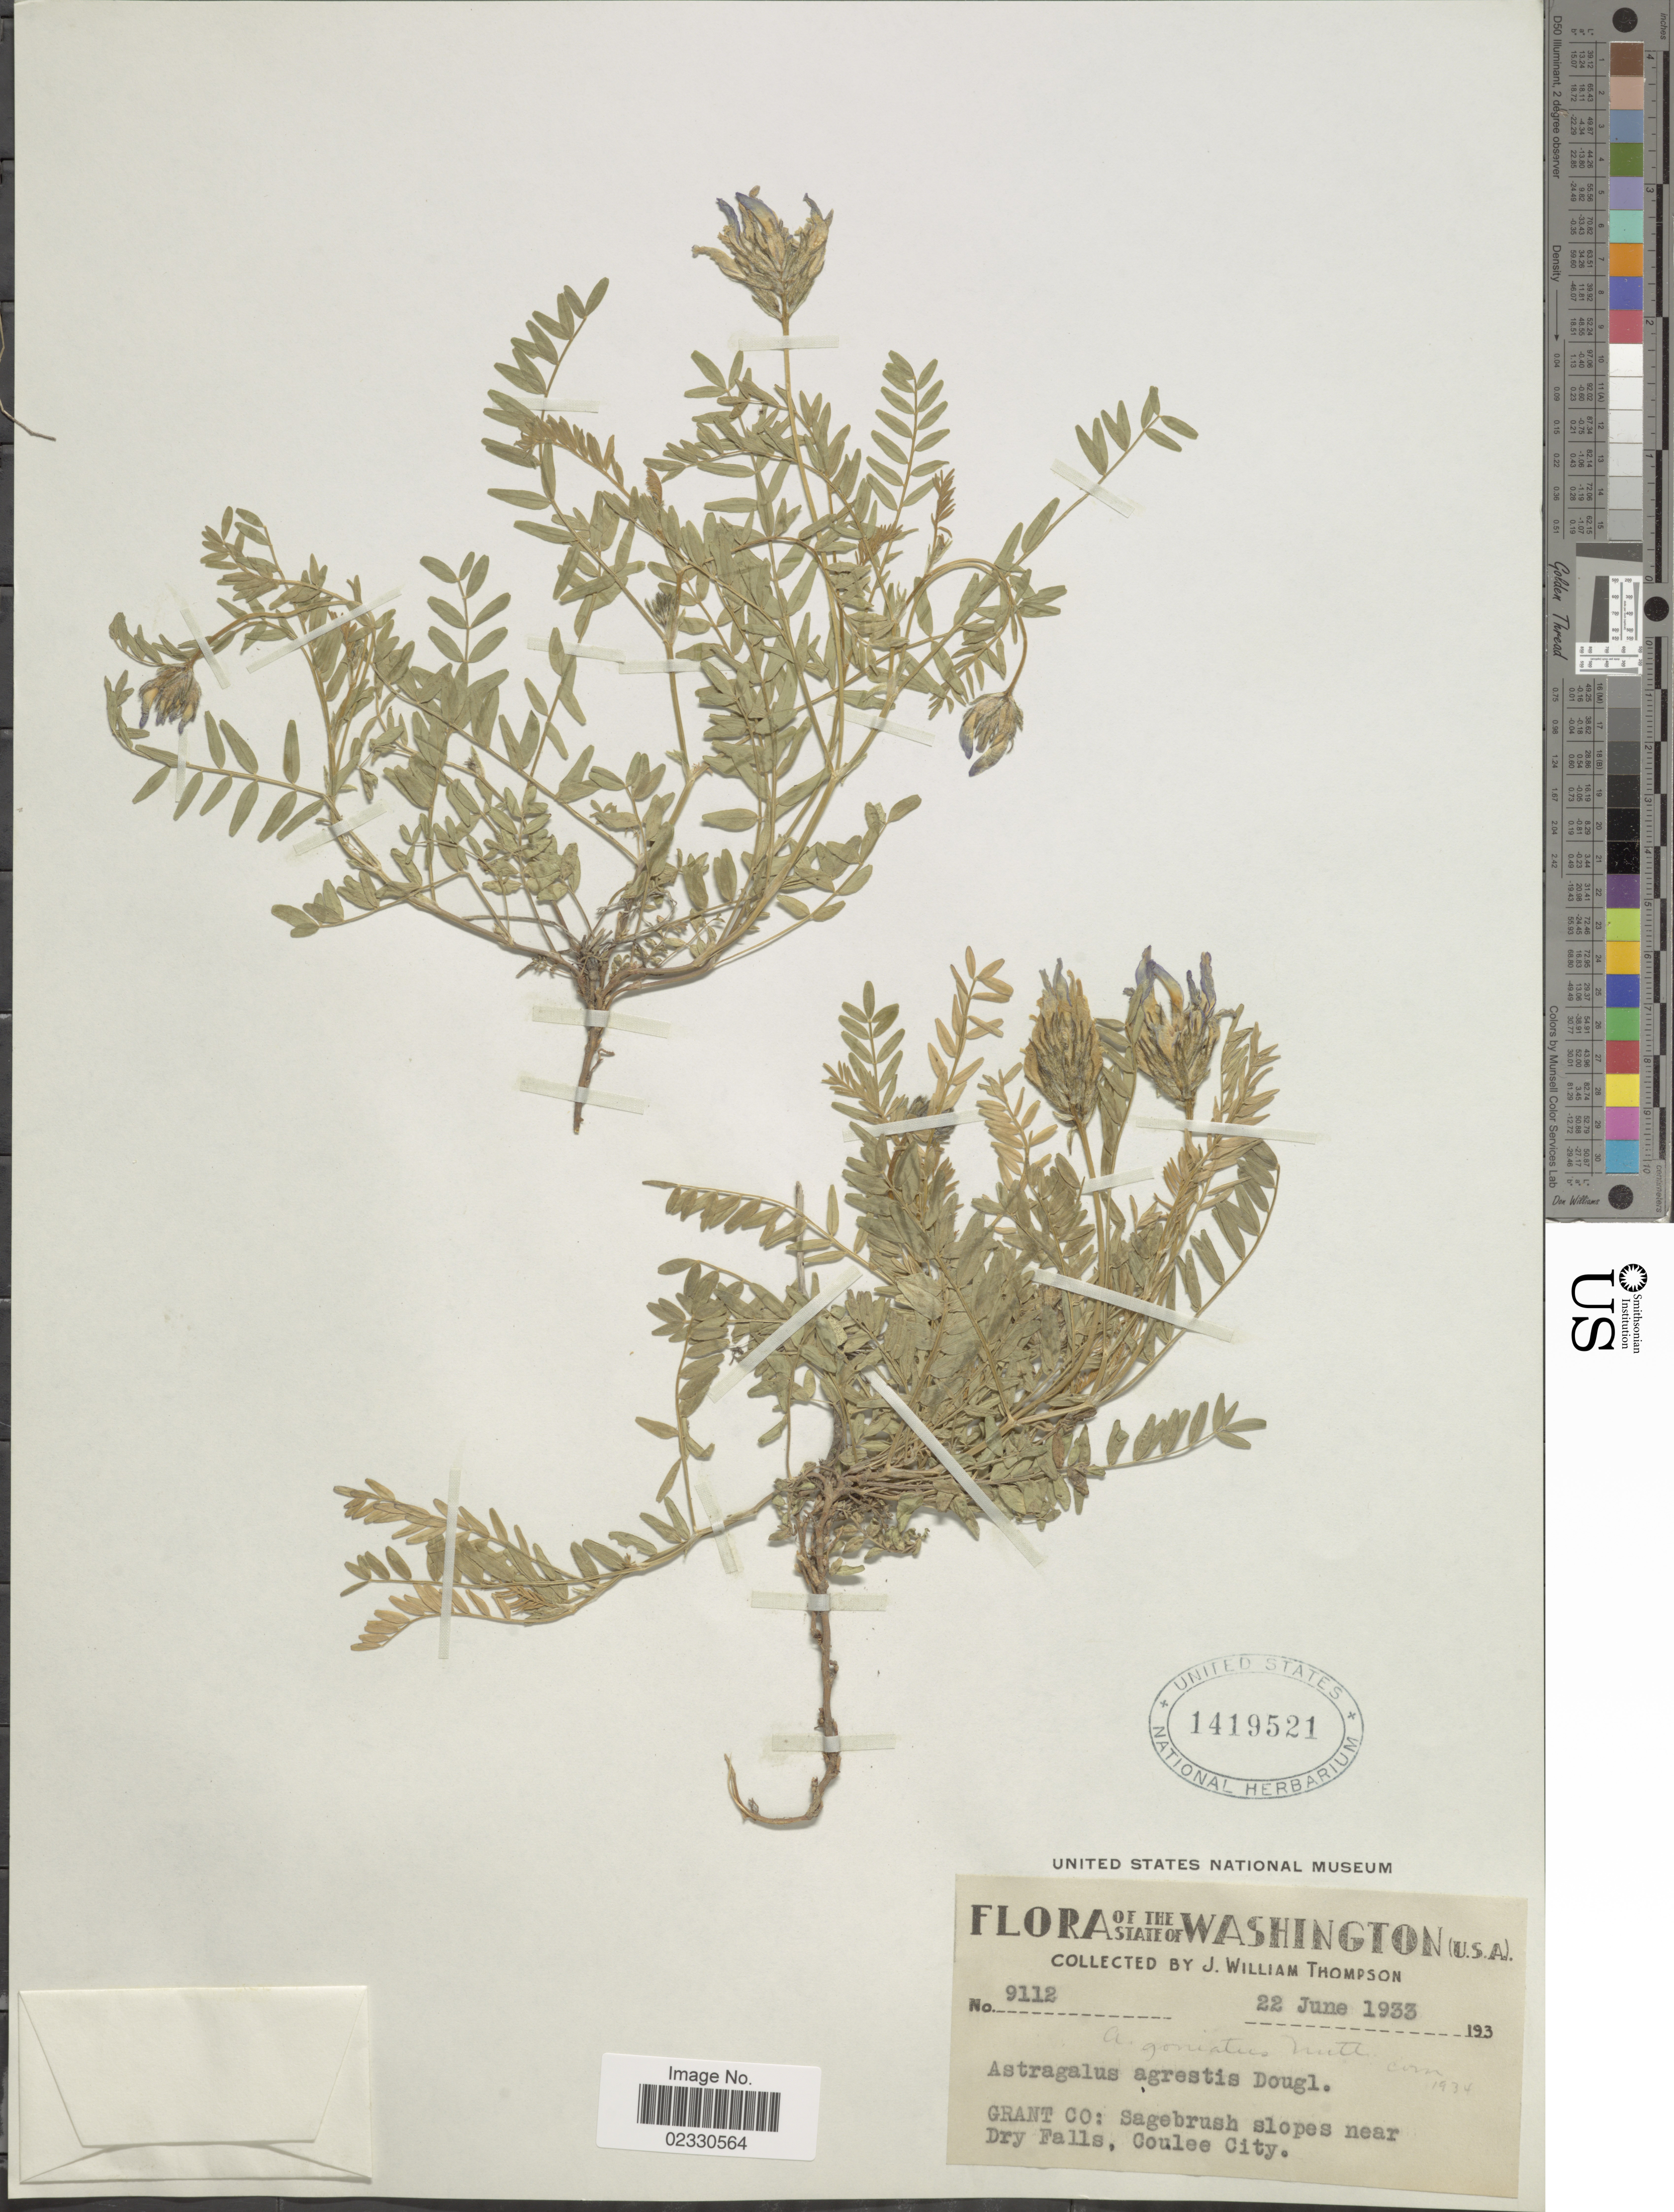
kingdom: Plantae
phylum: Tracheophyta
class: Magnoliopsida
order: Fabales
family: Fabaceae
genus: Astragalus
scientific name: Astragalus dasyglottis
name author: DC.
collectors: J. W. Thompson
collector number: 9112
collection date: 1933-06-22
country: United States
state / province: Washington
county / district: Grant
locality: The State of Washington, Grant Co: Sagebrush slopes near Dry Falls, Coulee City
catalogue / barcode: US 1419521